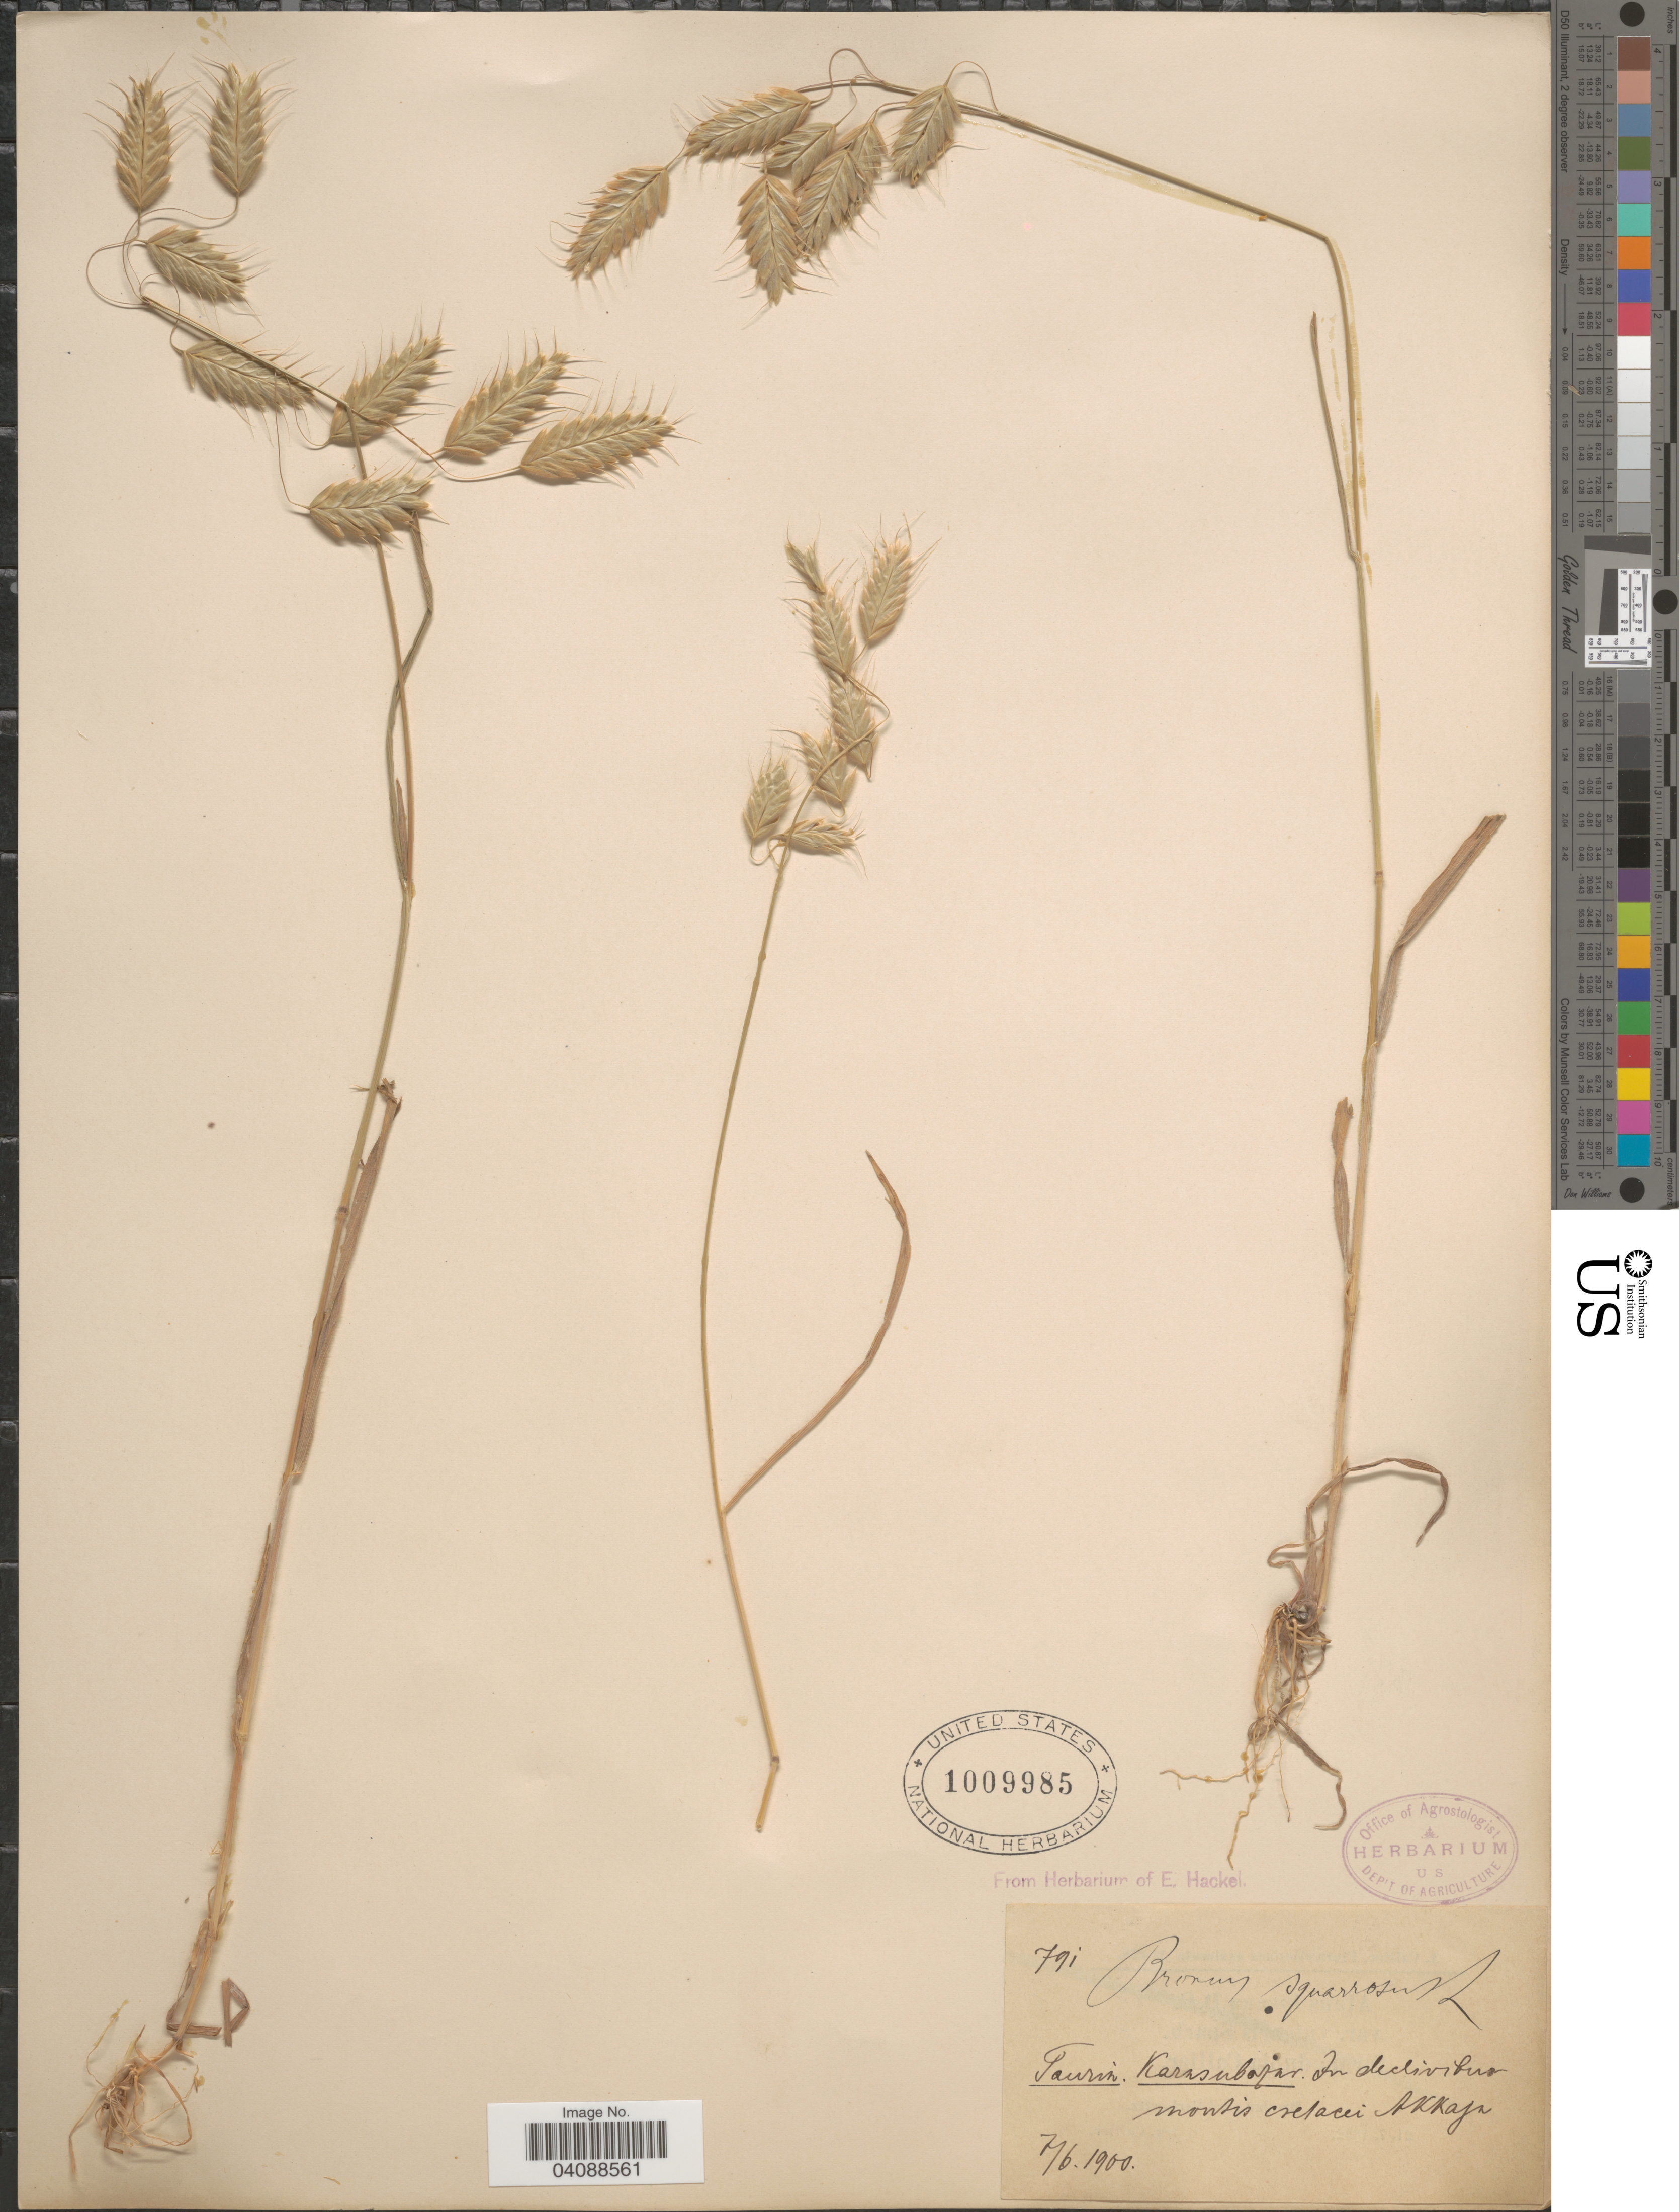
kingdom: Plantae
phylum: Tracheophyta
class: Liliopsida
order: Poales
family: Poaceae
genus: Bromus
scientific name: Bromus squarrosus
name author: L.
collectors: ex herb. E. Hackel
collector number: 791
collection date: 1900-06-07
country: Ukraine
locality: Tauria. Karnsubajar. In declivibus montis cretacei Akkaja.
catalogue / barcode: US 1009985